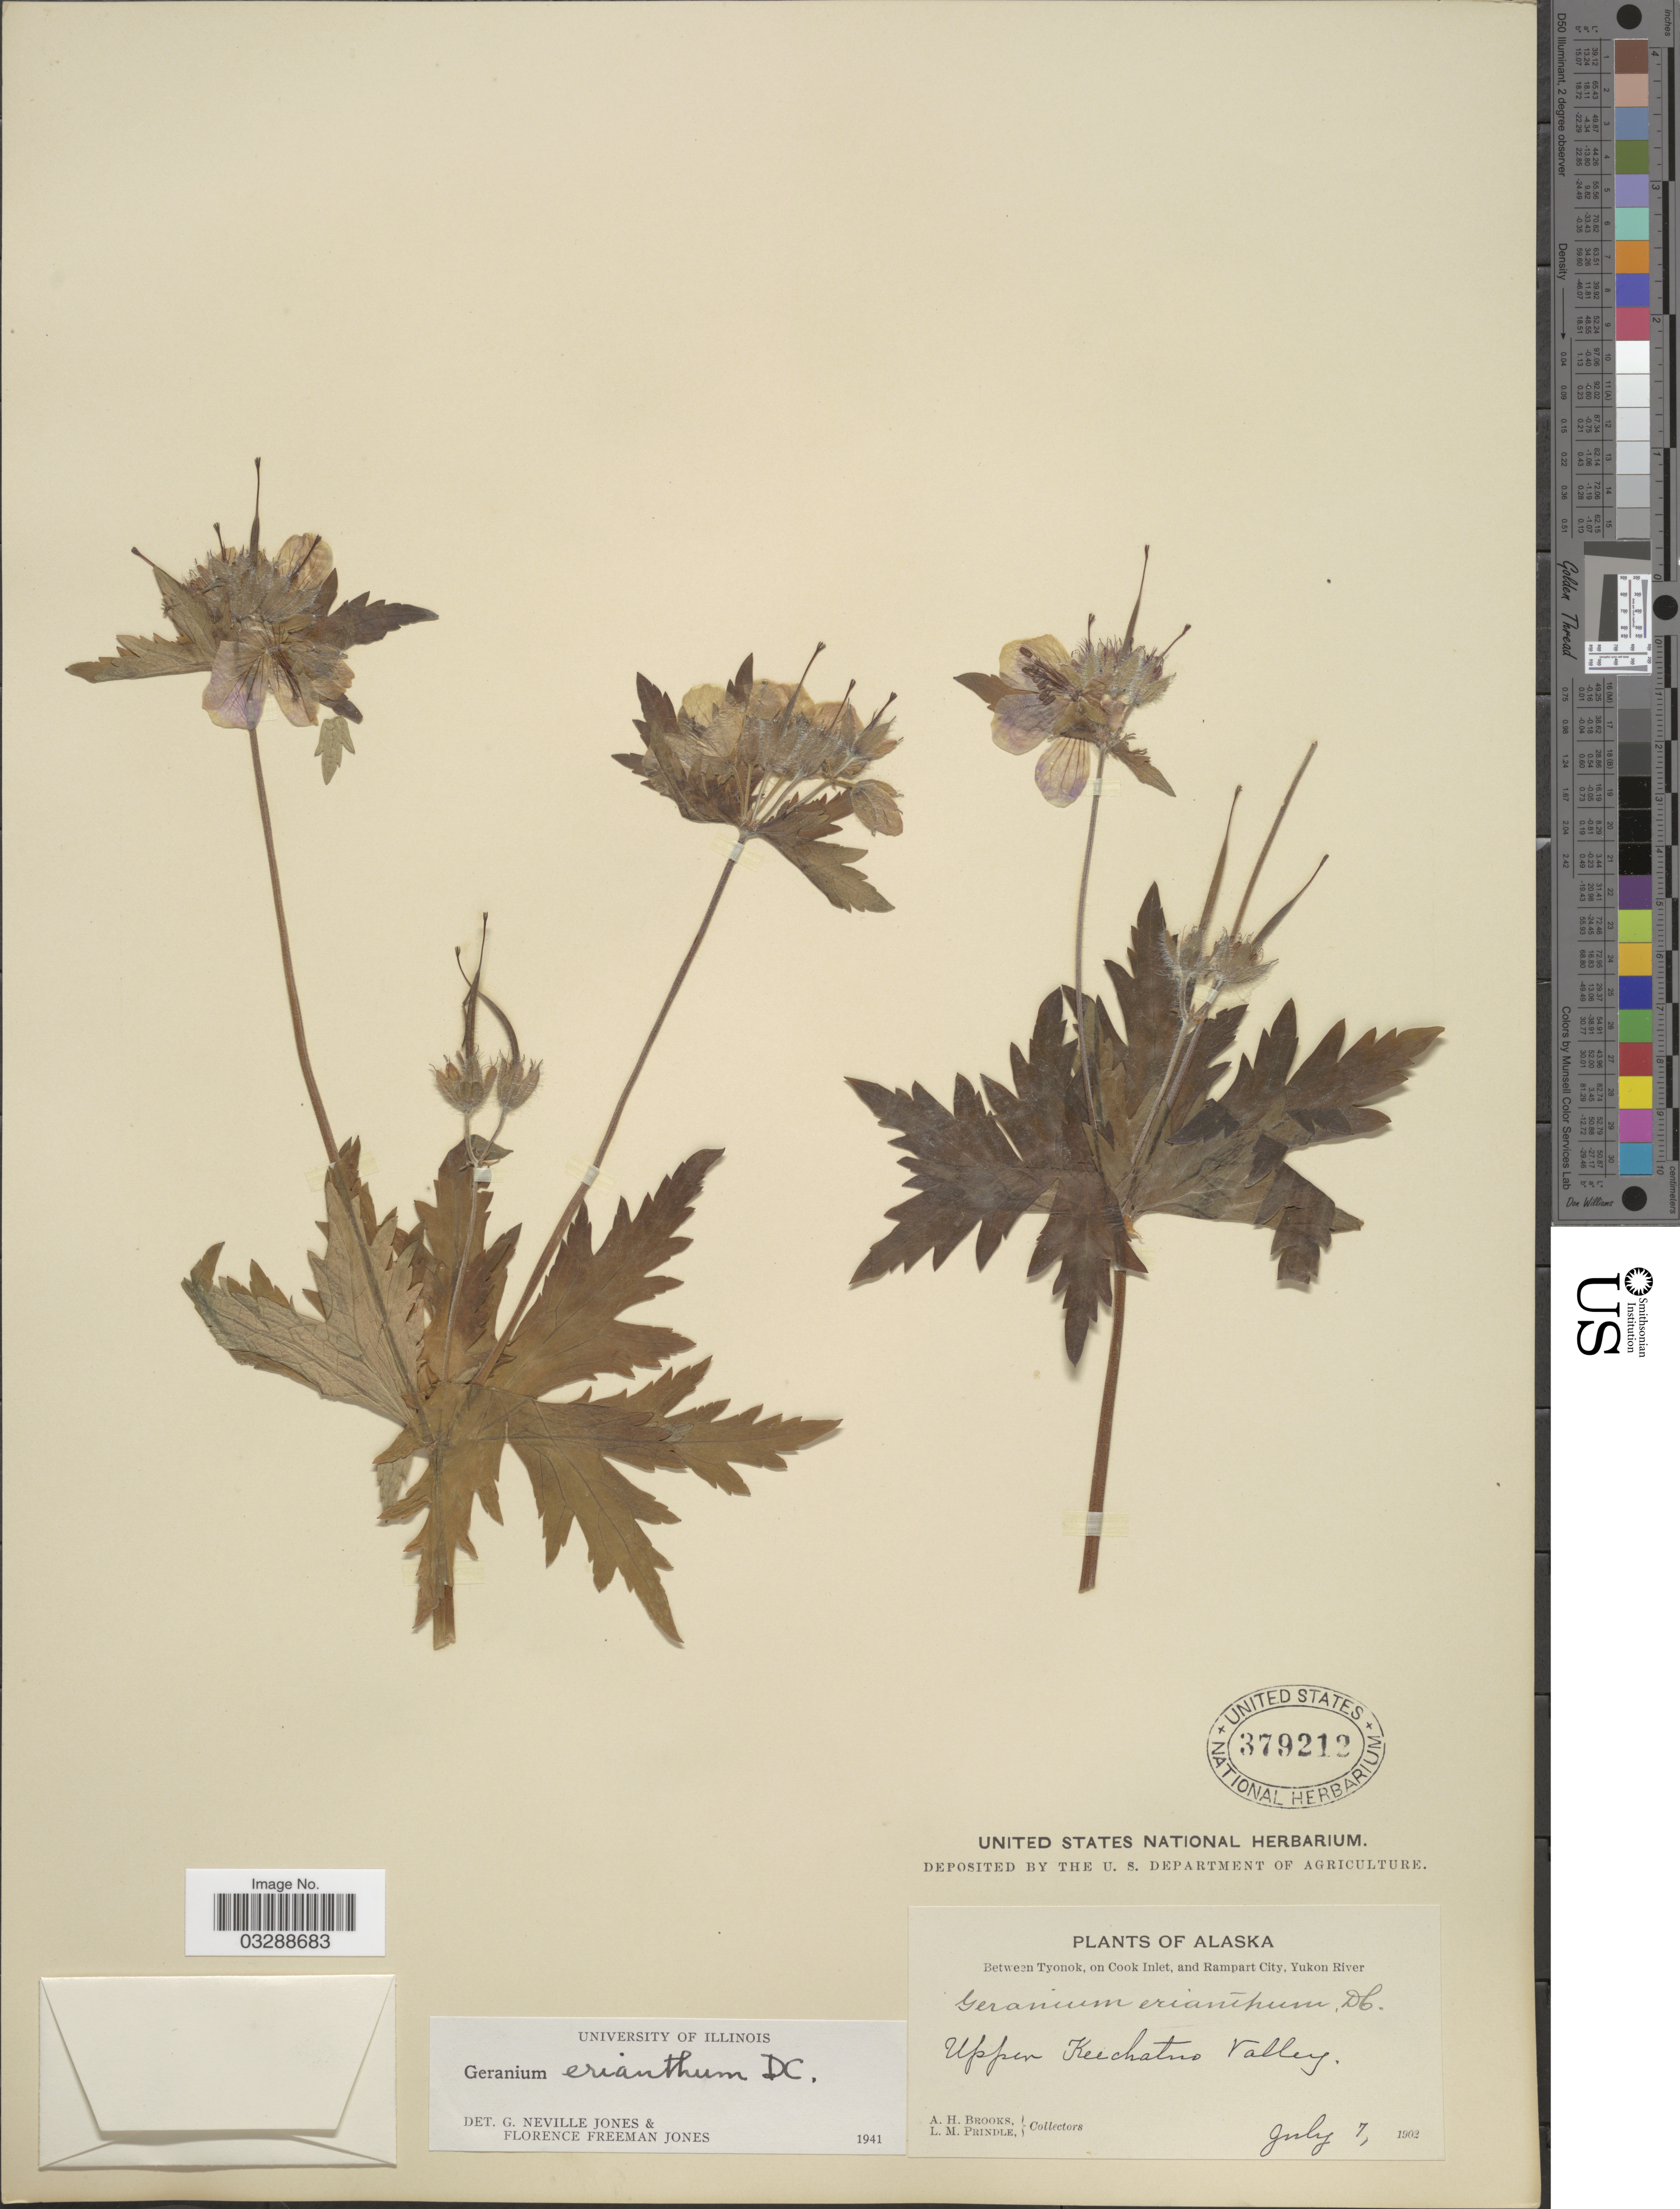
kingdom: Plantae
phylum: Tracheophyta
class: Magnoliopsida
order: Geraniales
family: Geraniaceae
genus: Geranium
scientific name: Geranium erianthum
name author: DC.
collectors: A. Brooks & L. Prindle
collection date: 1902-07-07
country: United States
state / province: Alaska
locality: Between Tyonok, on Cook Inlet, and Rampart City, Yukon River. Upper Keechatno Valley.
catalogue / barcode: US 379212